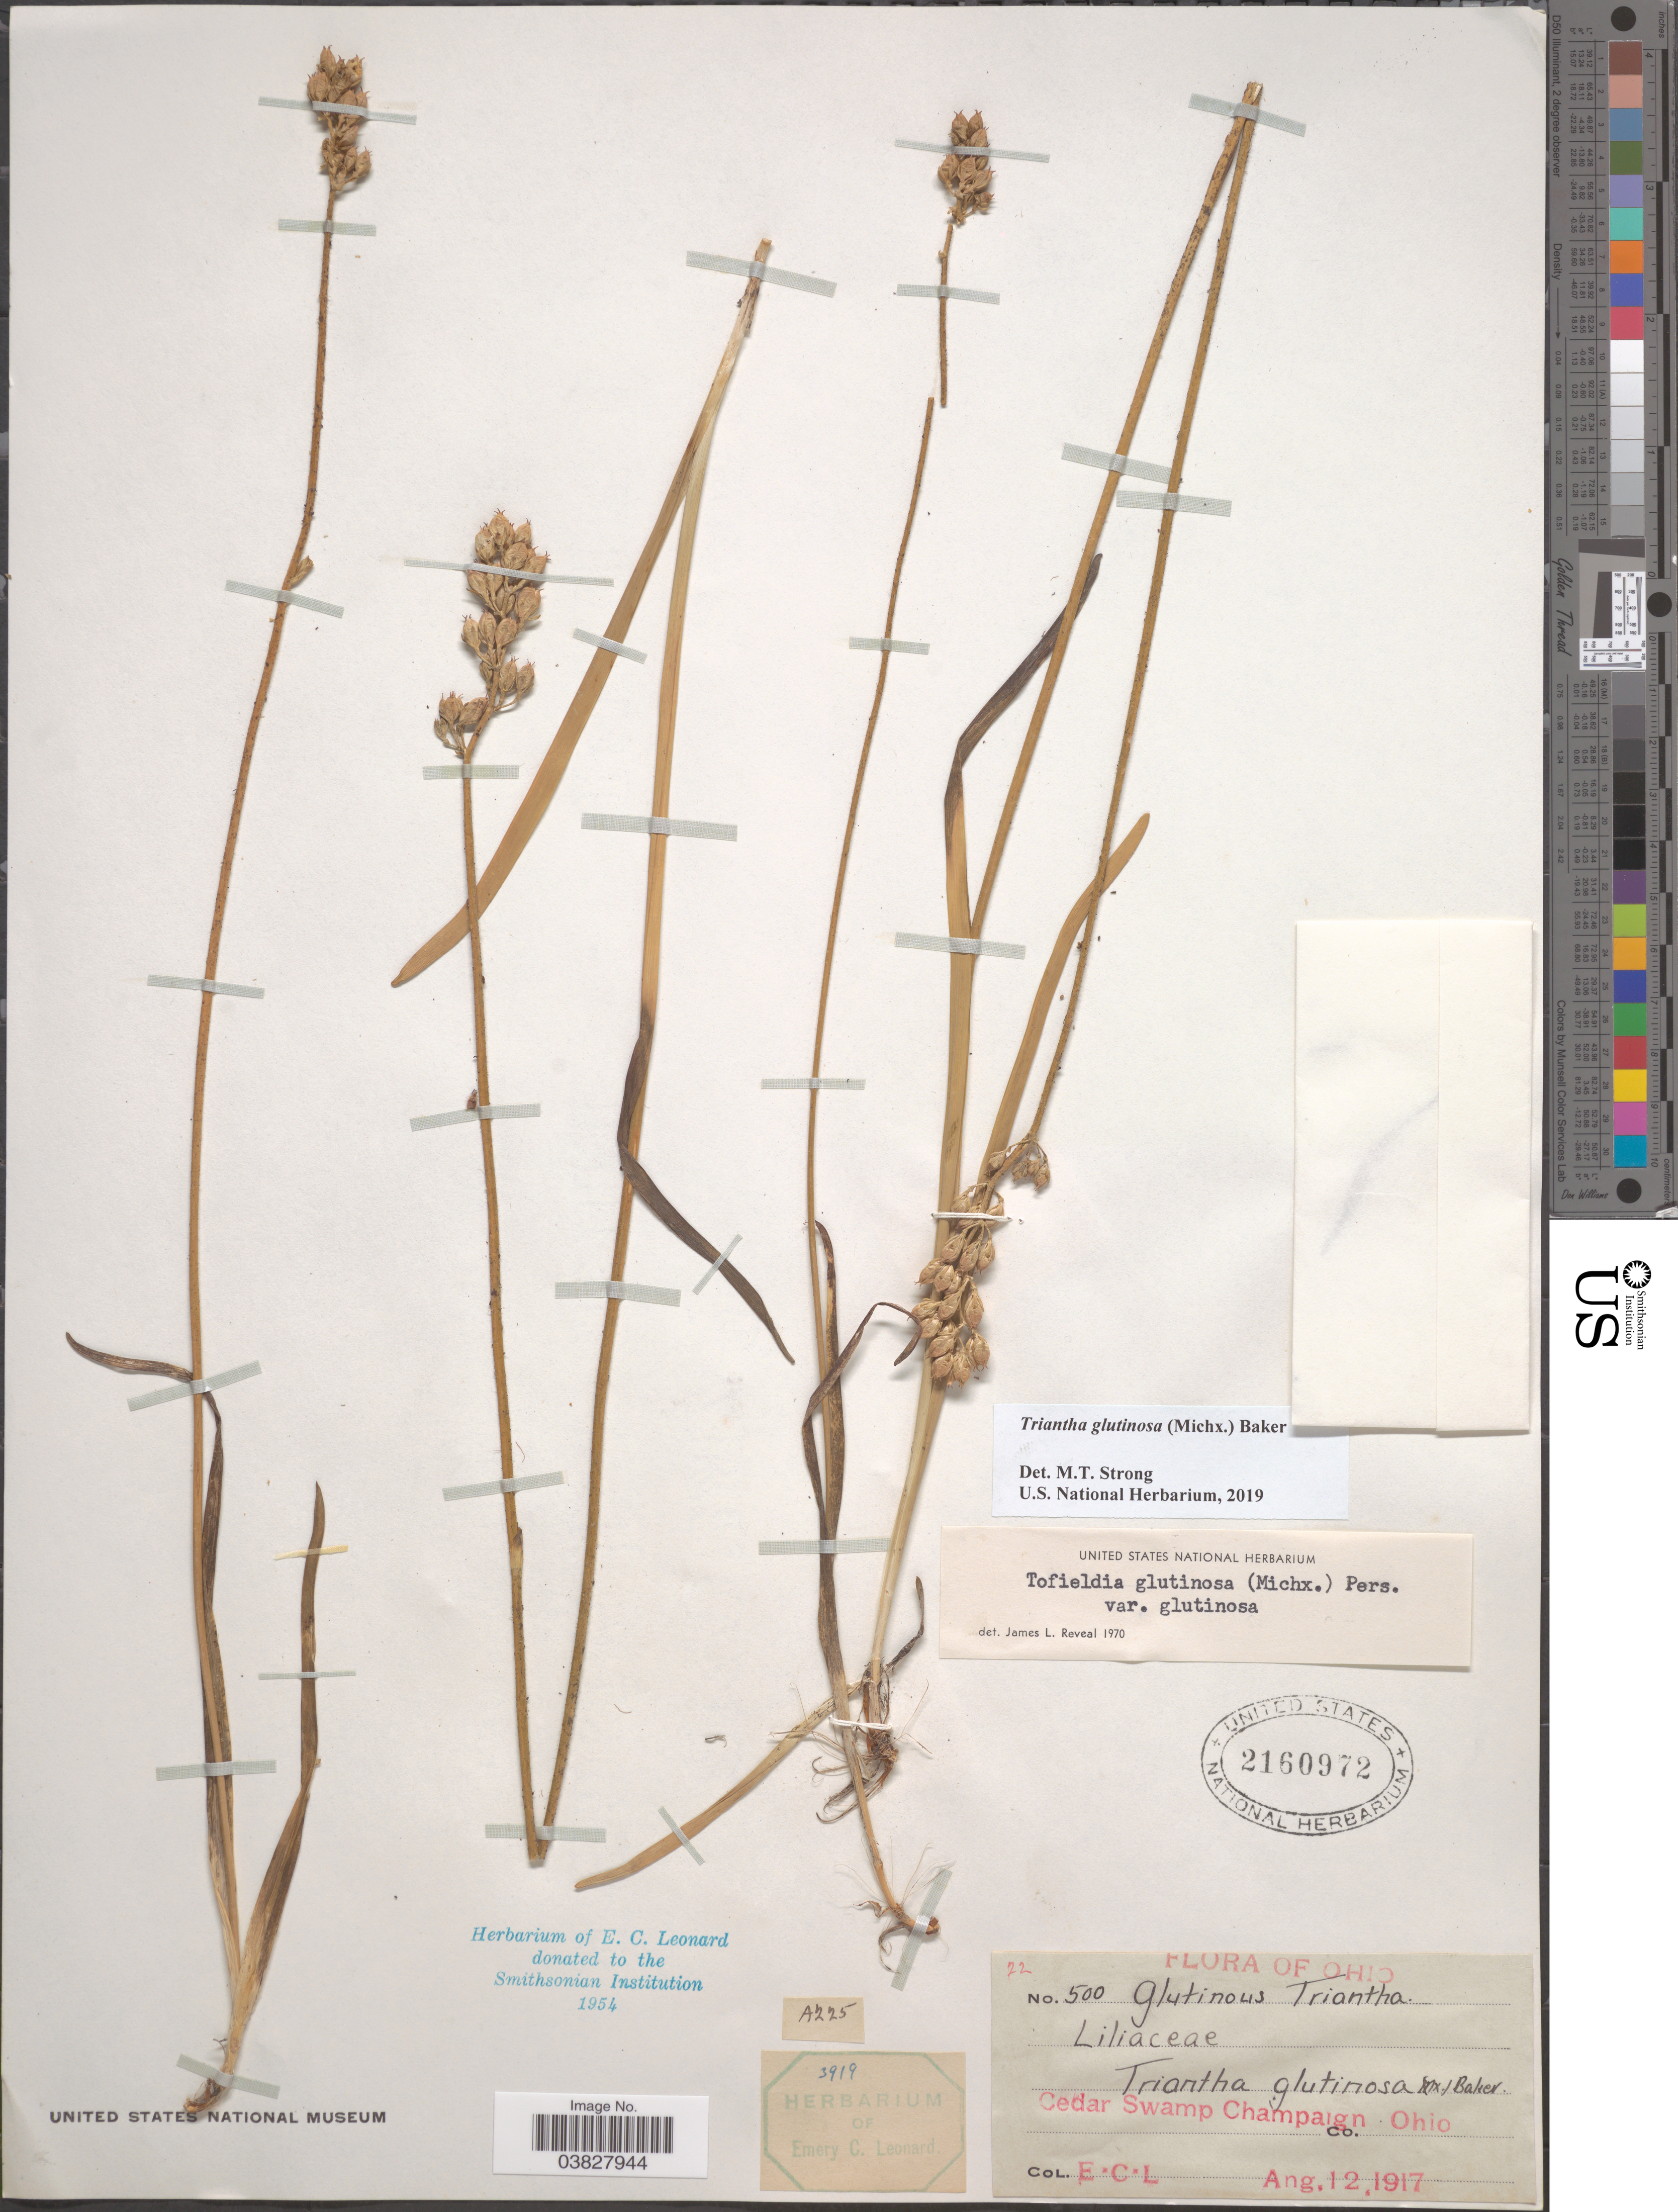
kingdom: Plantae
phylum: Tracheophyta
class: Liliopsida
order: Alismatales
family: Tofieldiaceae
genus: Triantha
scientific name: Triantha glutinosa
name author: (Michx.) Baker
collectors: E. C. Leonard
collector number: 500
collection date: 1917-08-12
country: United States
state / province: Ohio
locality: Cedar Swamp Champaign Co.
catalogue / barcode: US 2160972